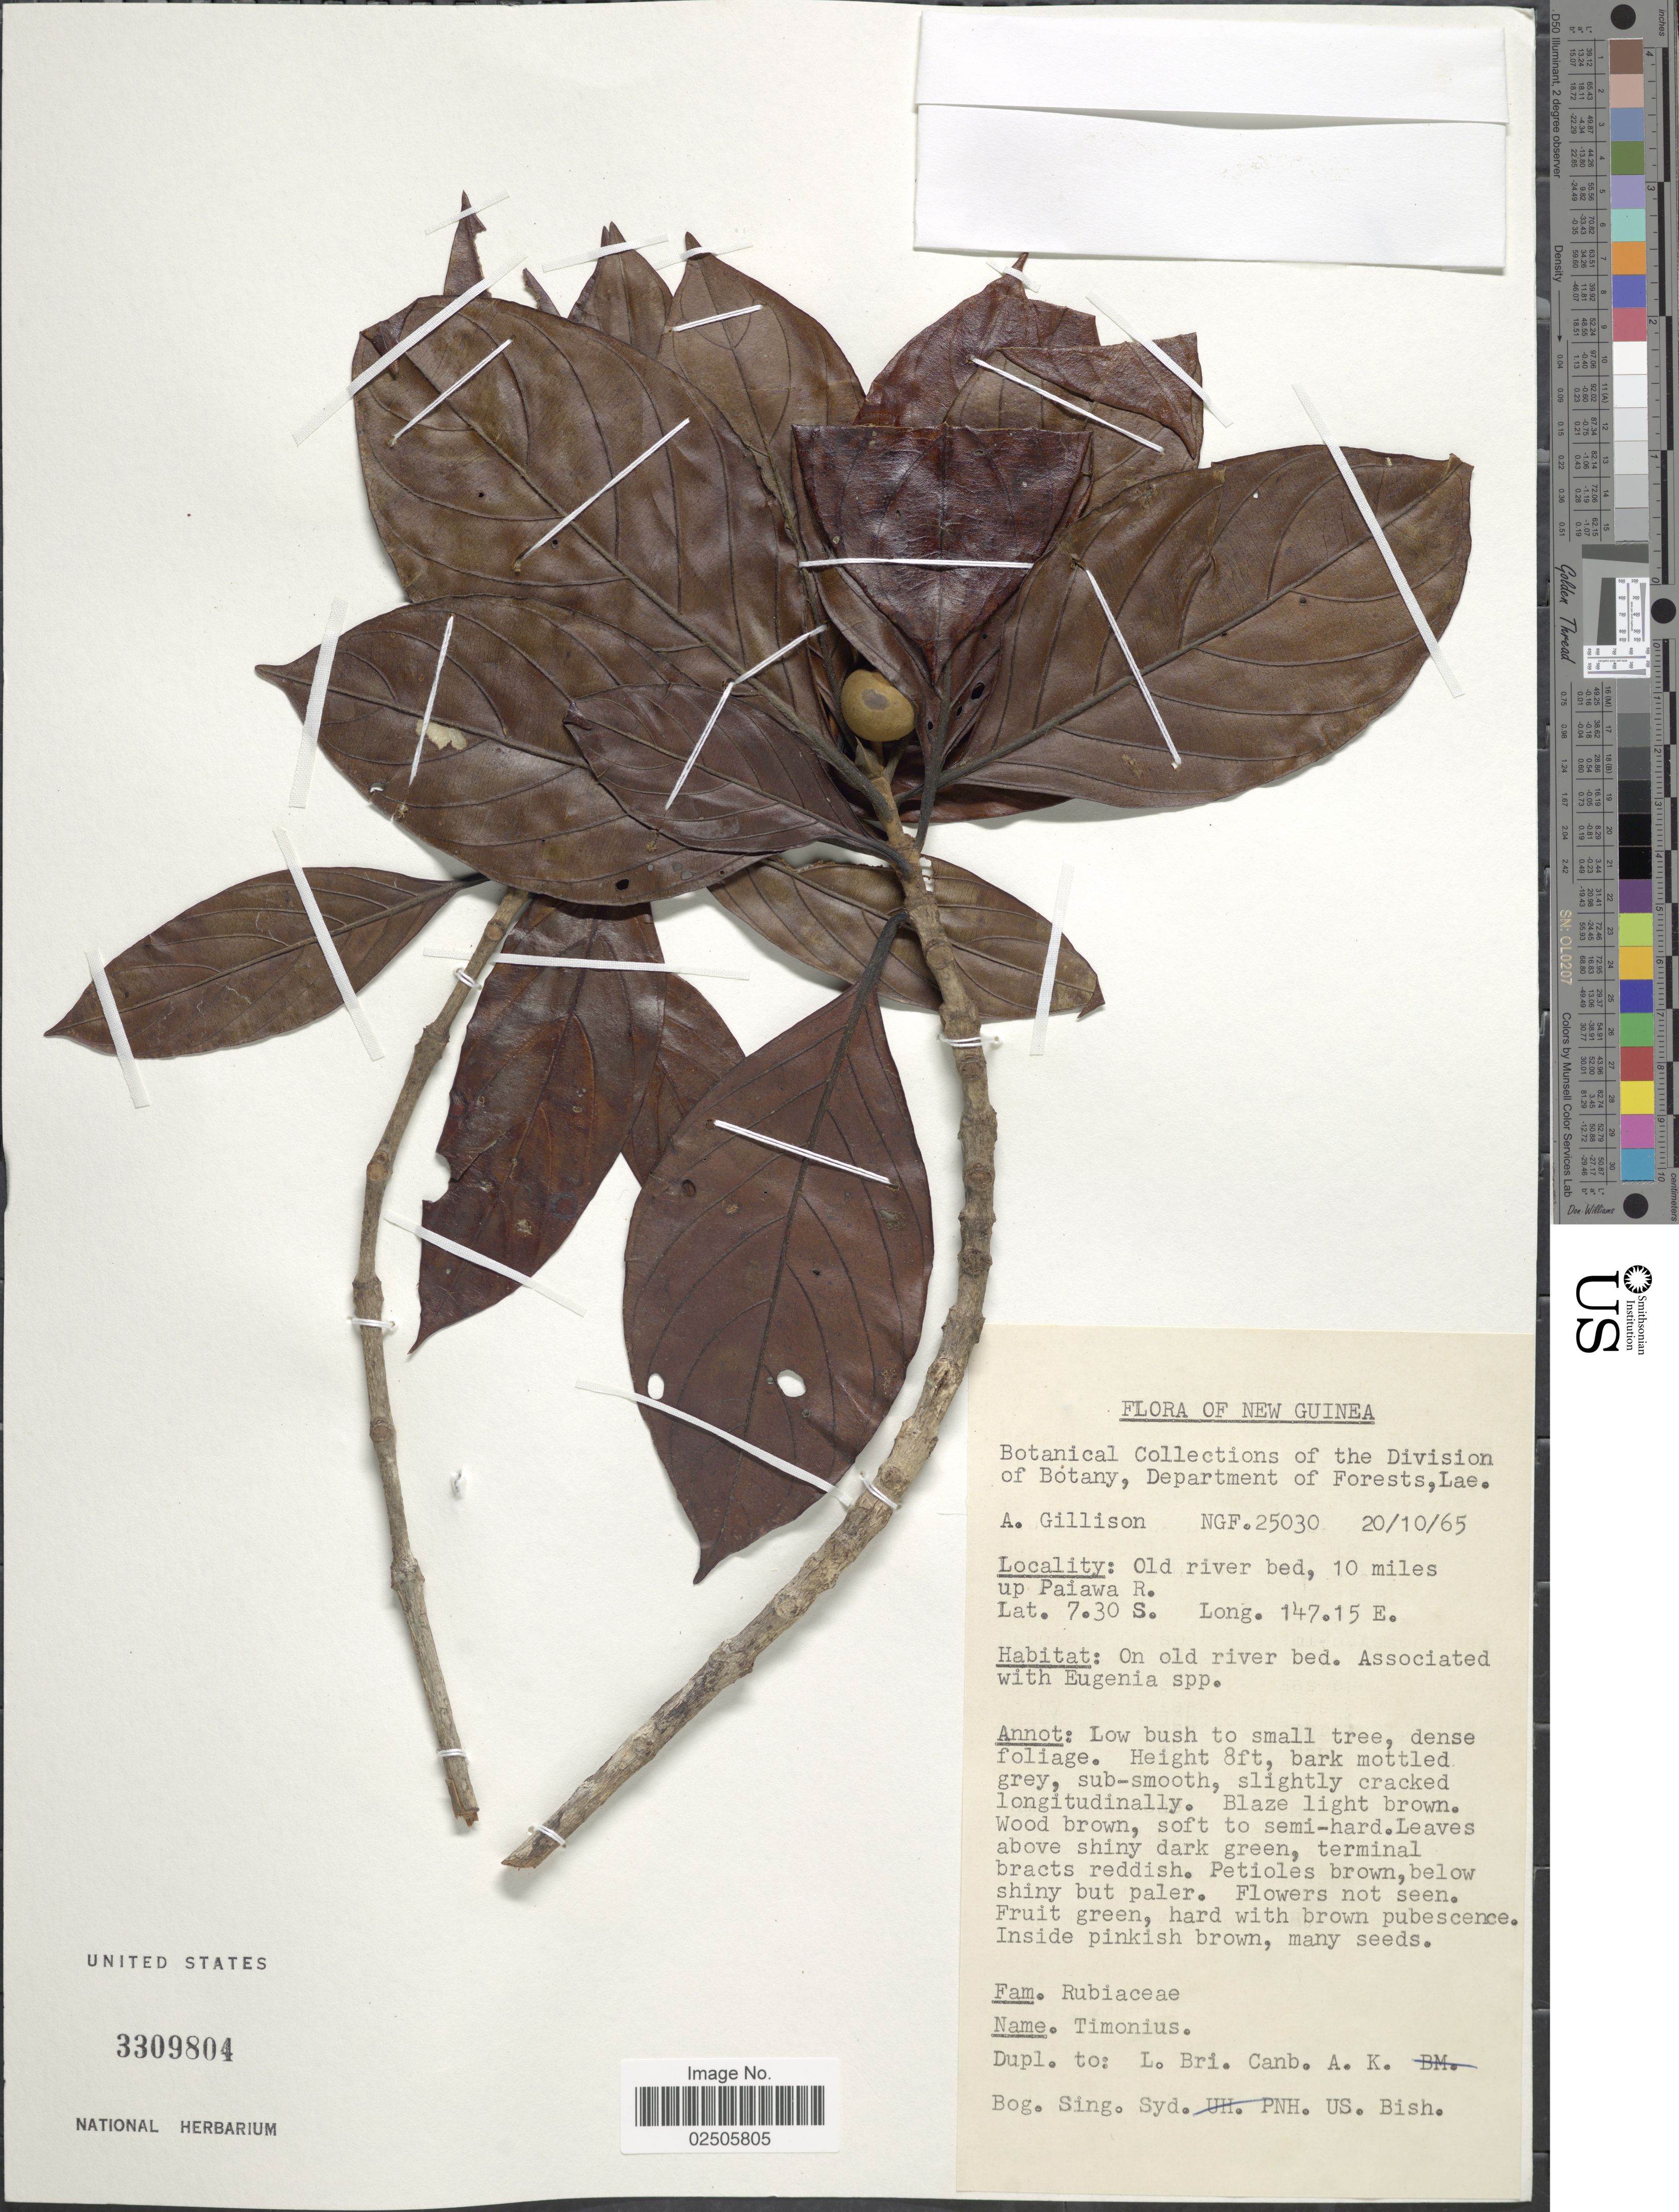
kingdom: Plantae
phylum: Tracheophyta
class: Magnoliopsida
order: Gentianales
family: Rubiaceae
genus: Timonius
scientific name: Timonius sp.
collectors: A. Gillison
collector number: NGF25030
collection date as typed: Transcribed d/m/y: 20/10/65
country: Papua New Guinea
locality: New Guinea, Old river bed, 10 miles up Paiawa R.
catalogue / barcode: US 3309804